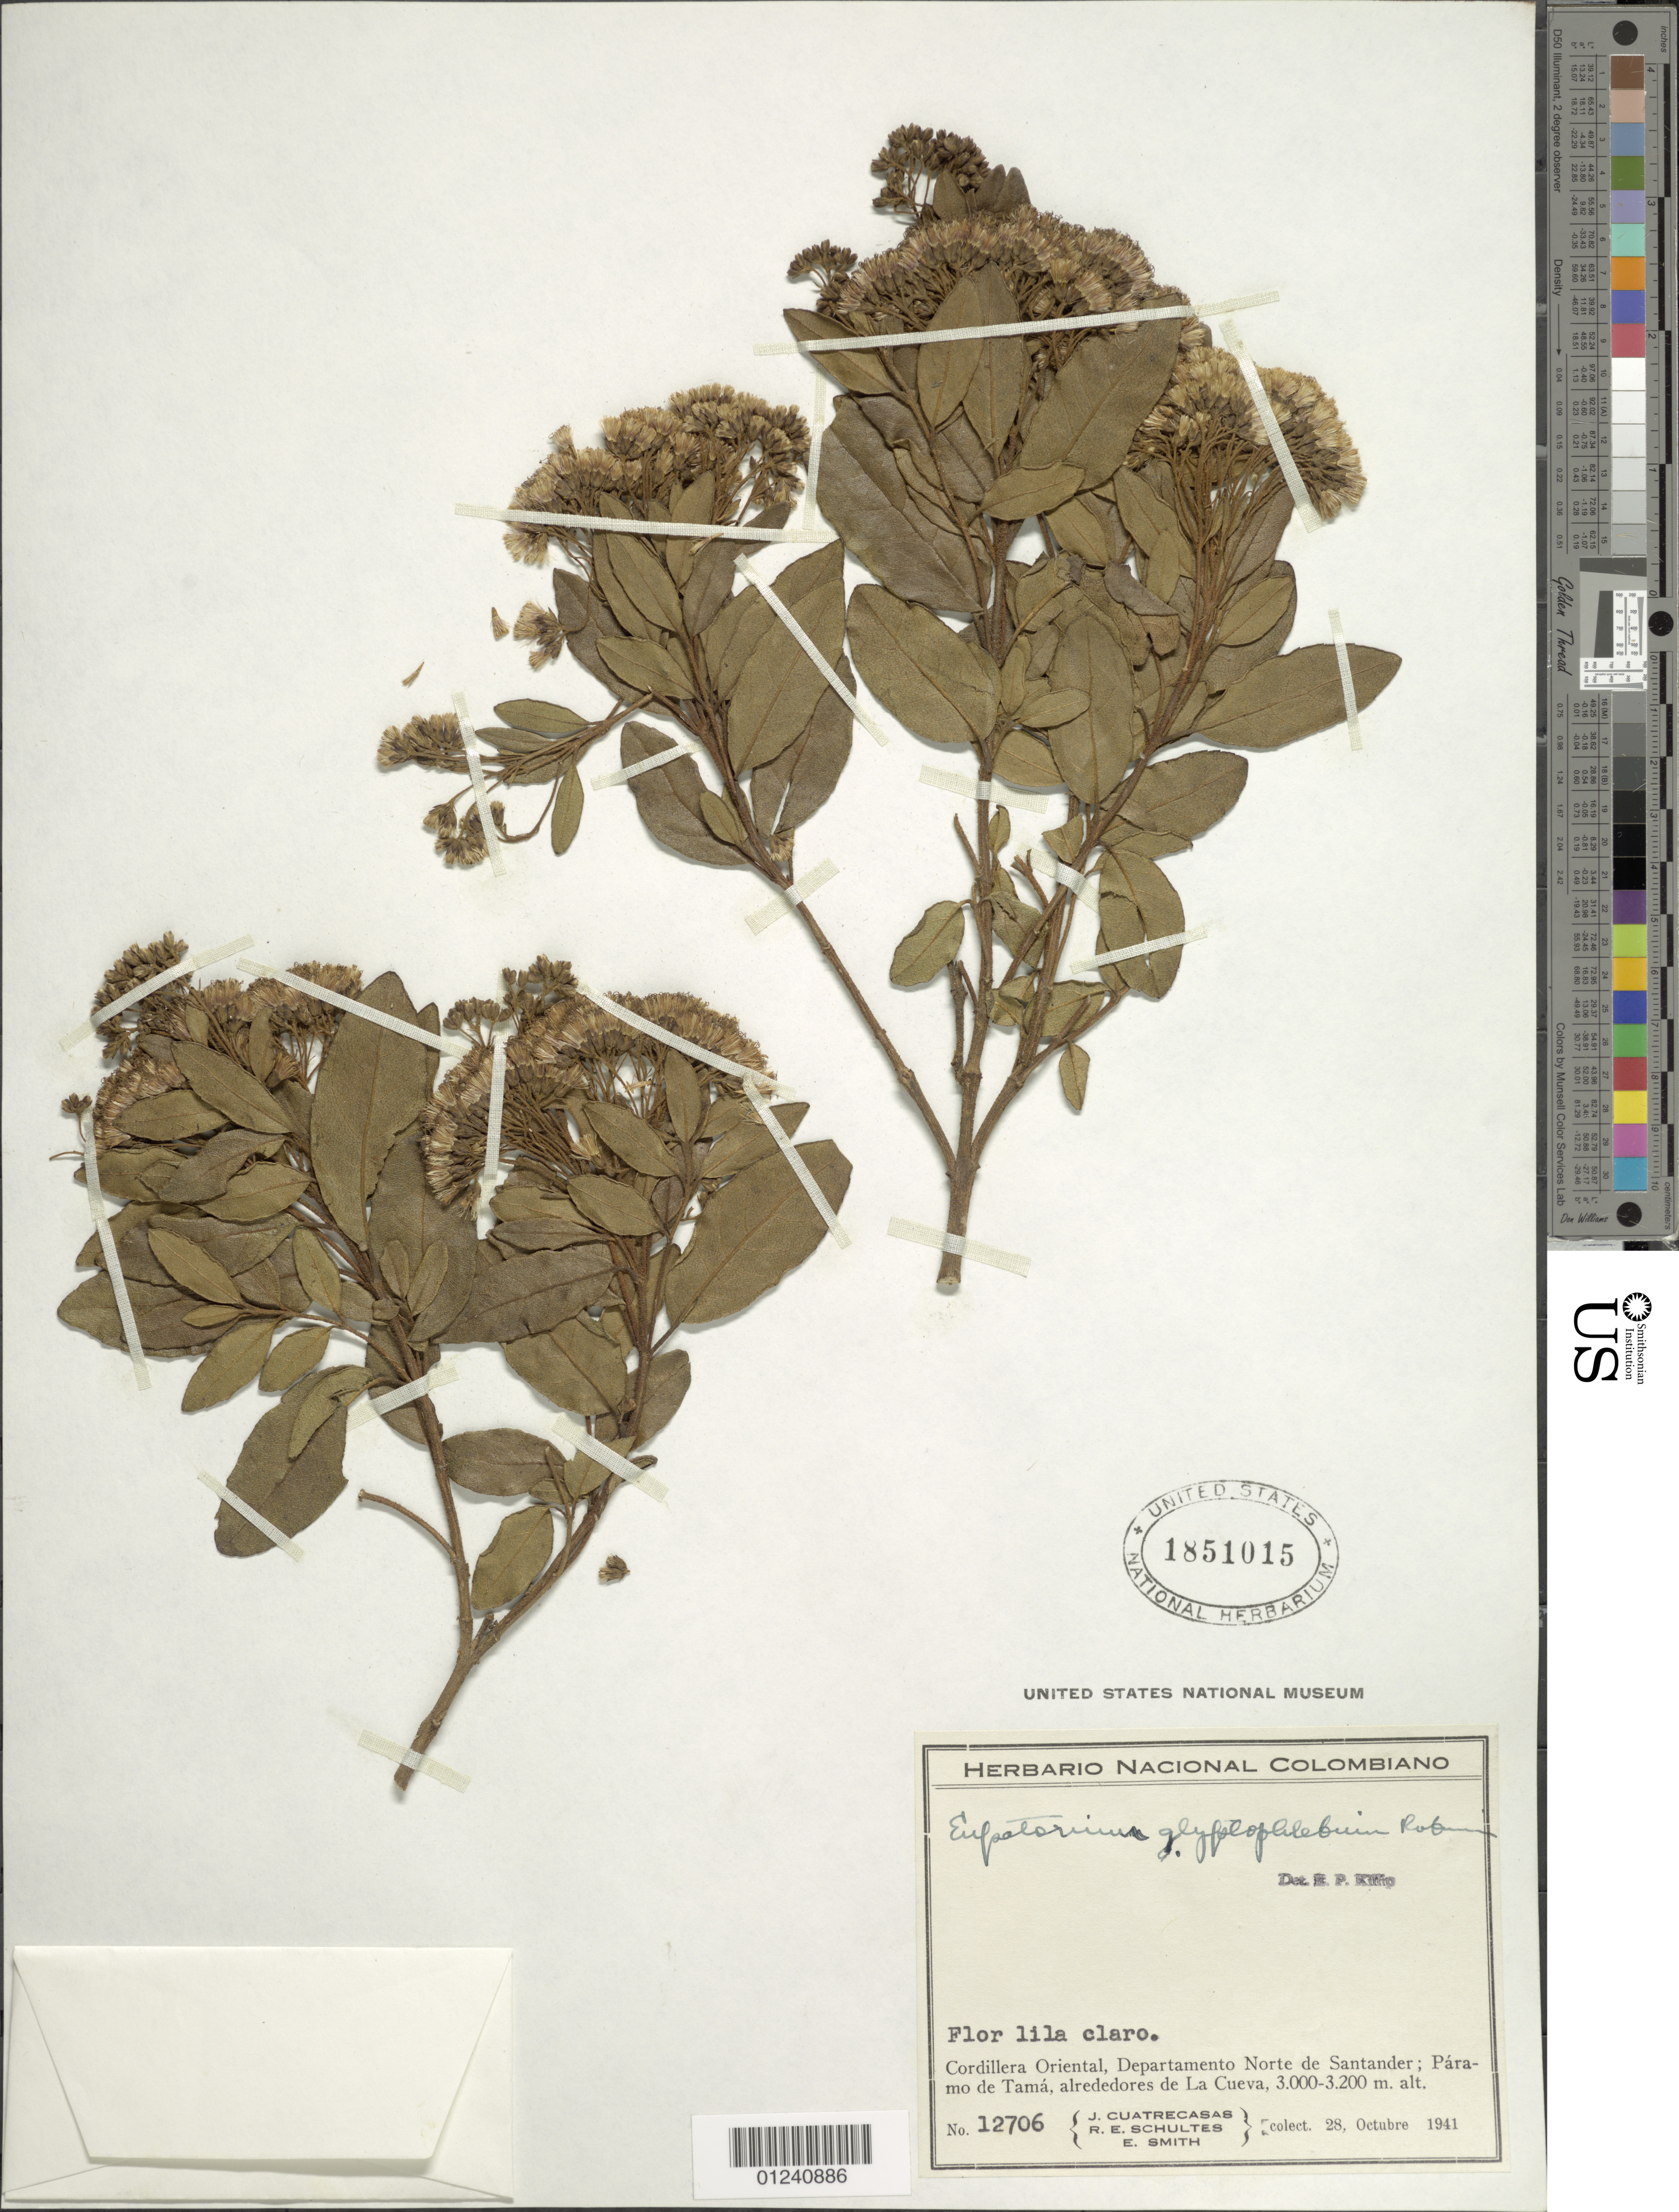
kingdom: Plantae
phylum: Tracheophyta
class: Magnoliopsida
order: Asterales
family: Asteraceae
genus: Ageratina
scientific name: Ageratina glyptophlebia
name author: (B.L. Rob.) R.M. King & H. Rob.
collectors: J. Cuatrecasas, R. E. Schultes & C. E. Smith Jr.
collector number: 12706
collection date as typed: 28 Oct 1941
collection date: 1941-10-28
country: Colombia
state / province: Norte de Santander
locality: Cordillera Oriental, Páramo de Tama, Alrededores de La Cueva.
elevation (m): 3000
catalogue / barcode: US 1851015